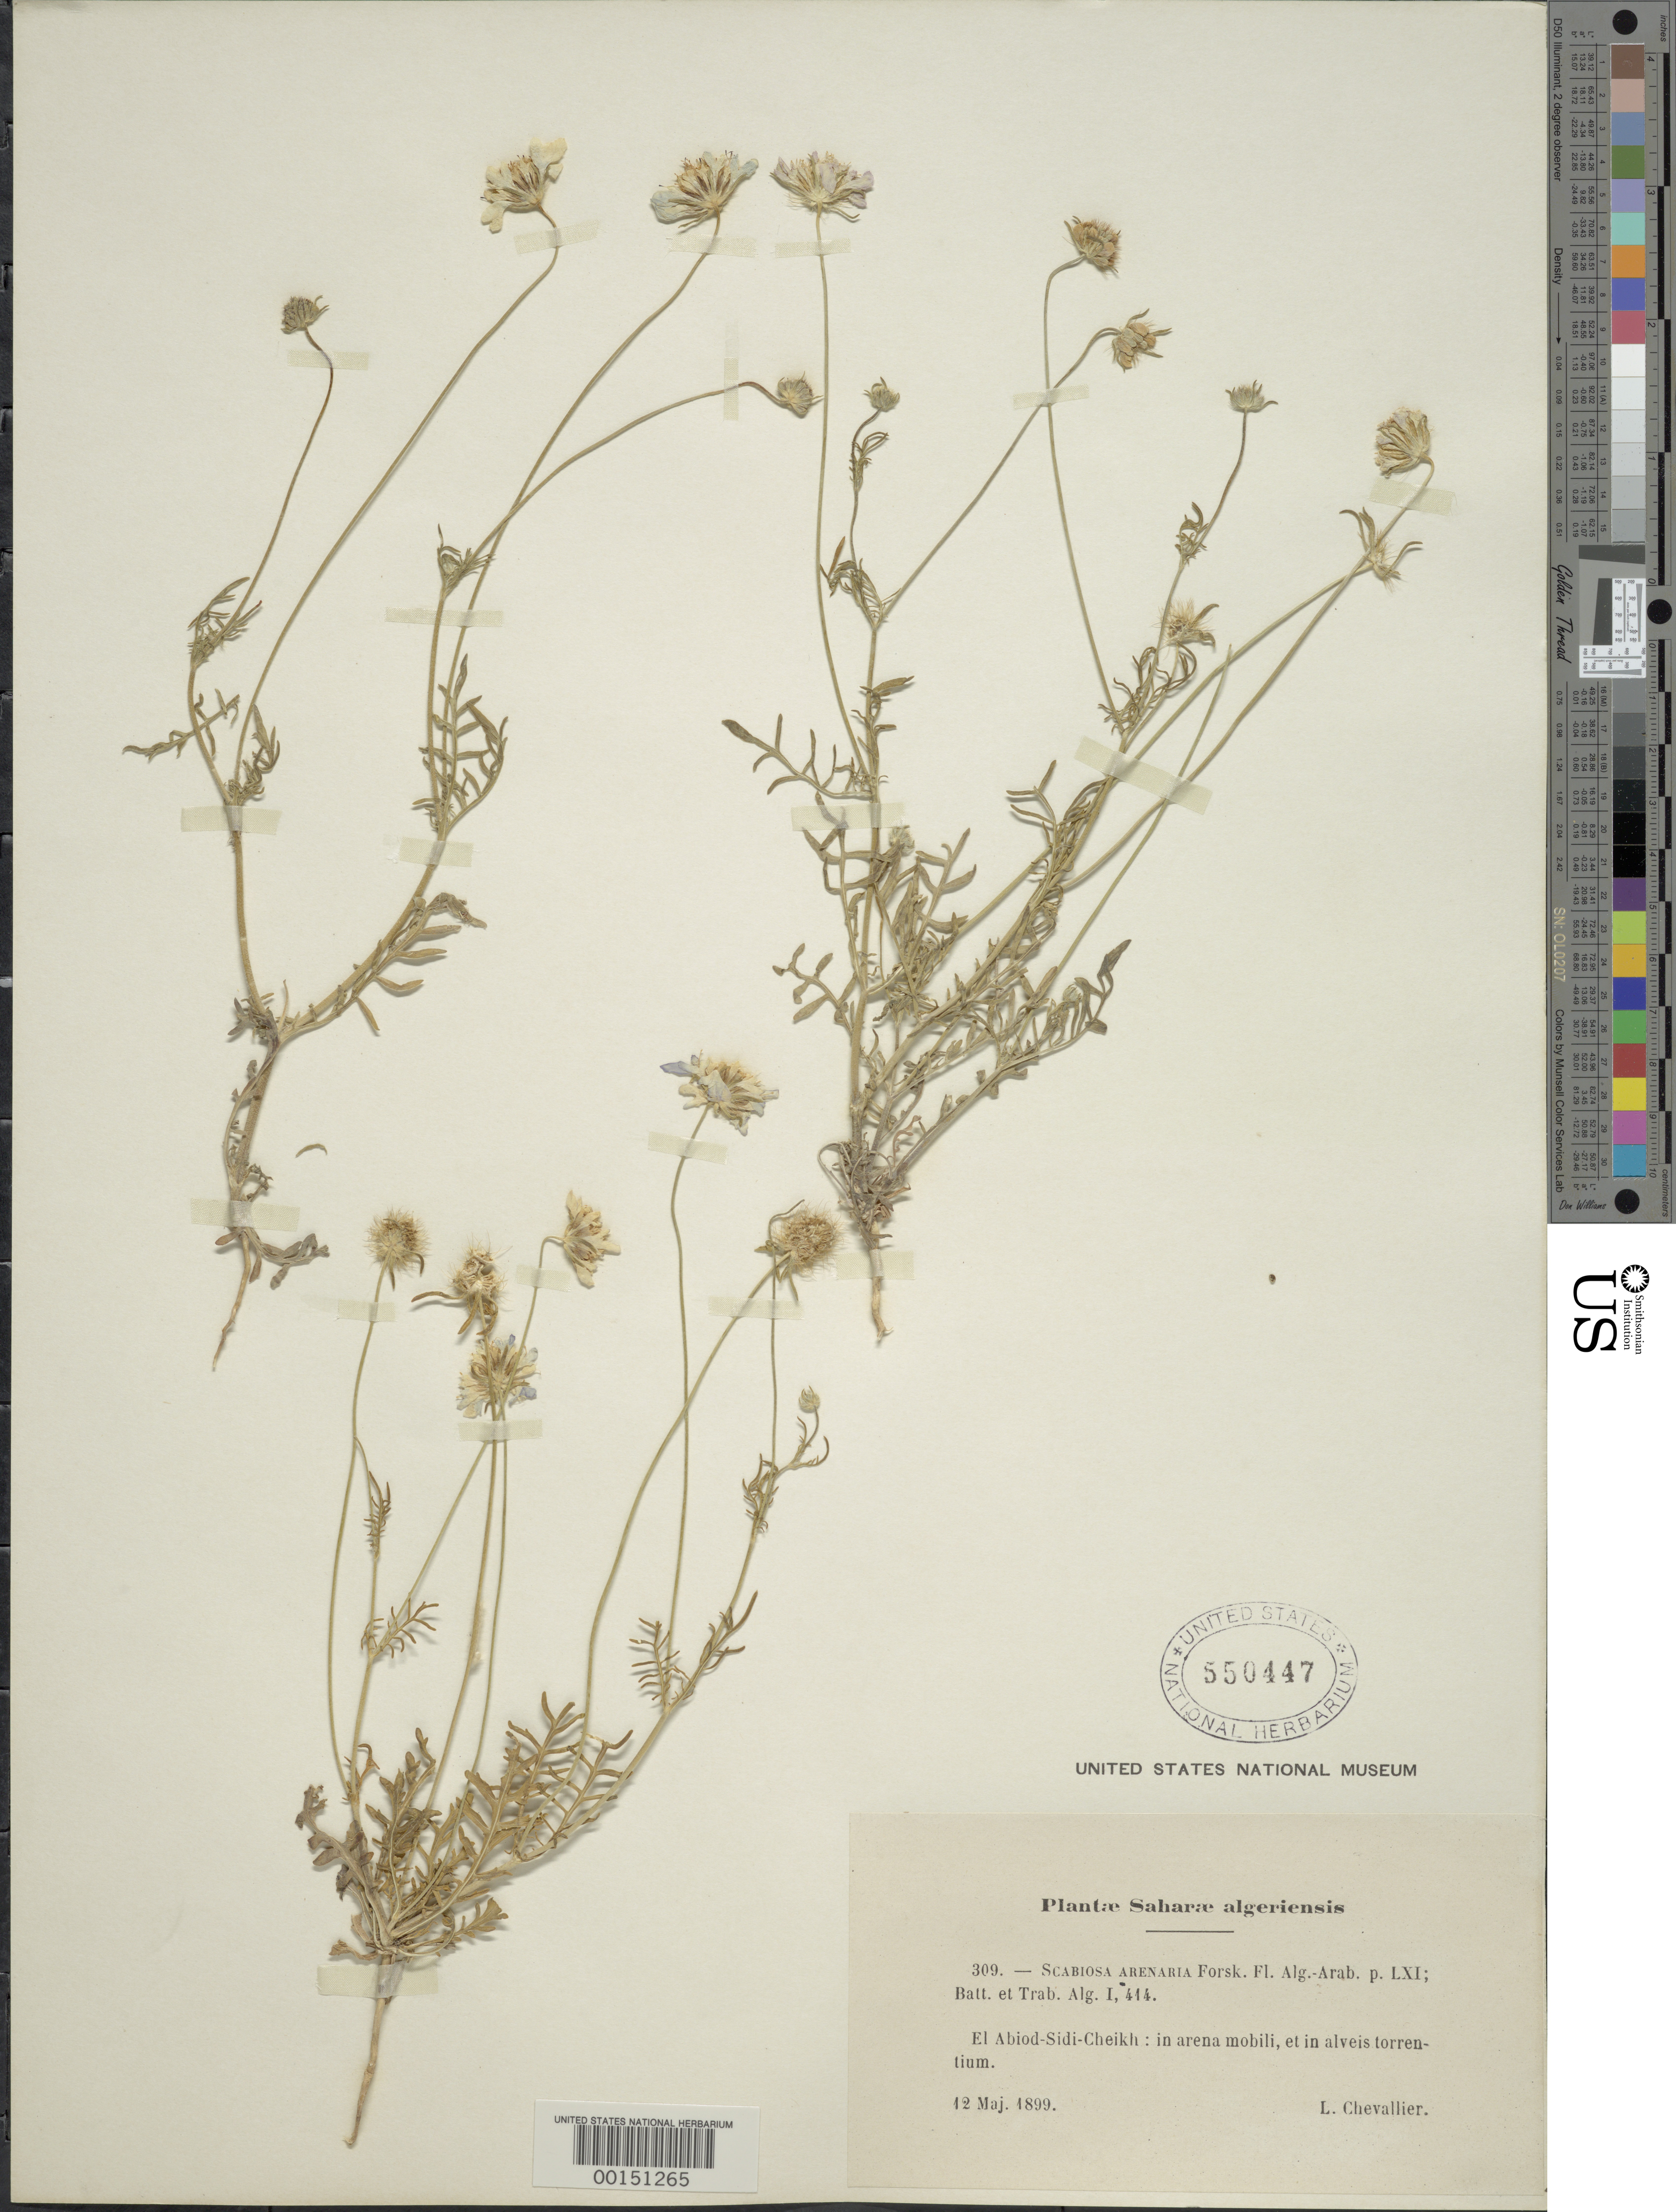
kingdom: Plantae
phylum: Tracheophyta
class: Magnoliopsida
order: Dipsacales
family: Caprifoliaceae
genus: Scabiosa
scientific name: Scabiosa arenaria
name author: Forssk.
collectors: L. Chevallier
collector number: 309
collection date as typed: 12 May 1899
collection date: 1899-05-12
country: Algeria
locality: El Abiod-Sidi-Cheikh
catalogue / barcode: US 550447